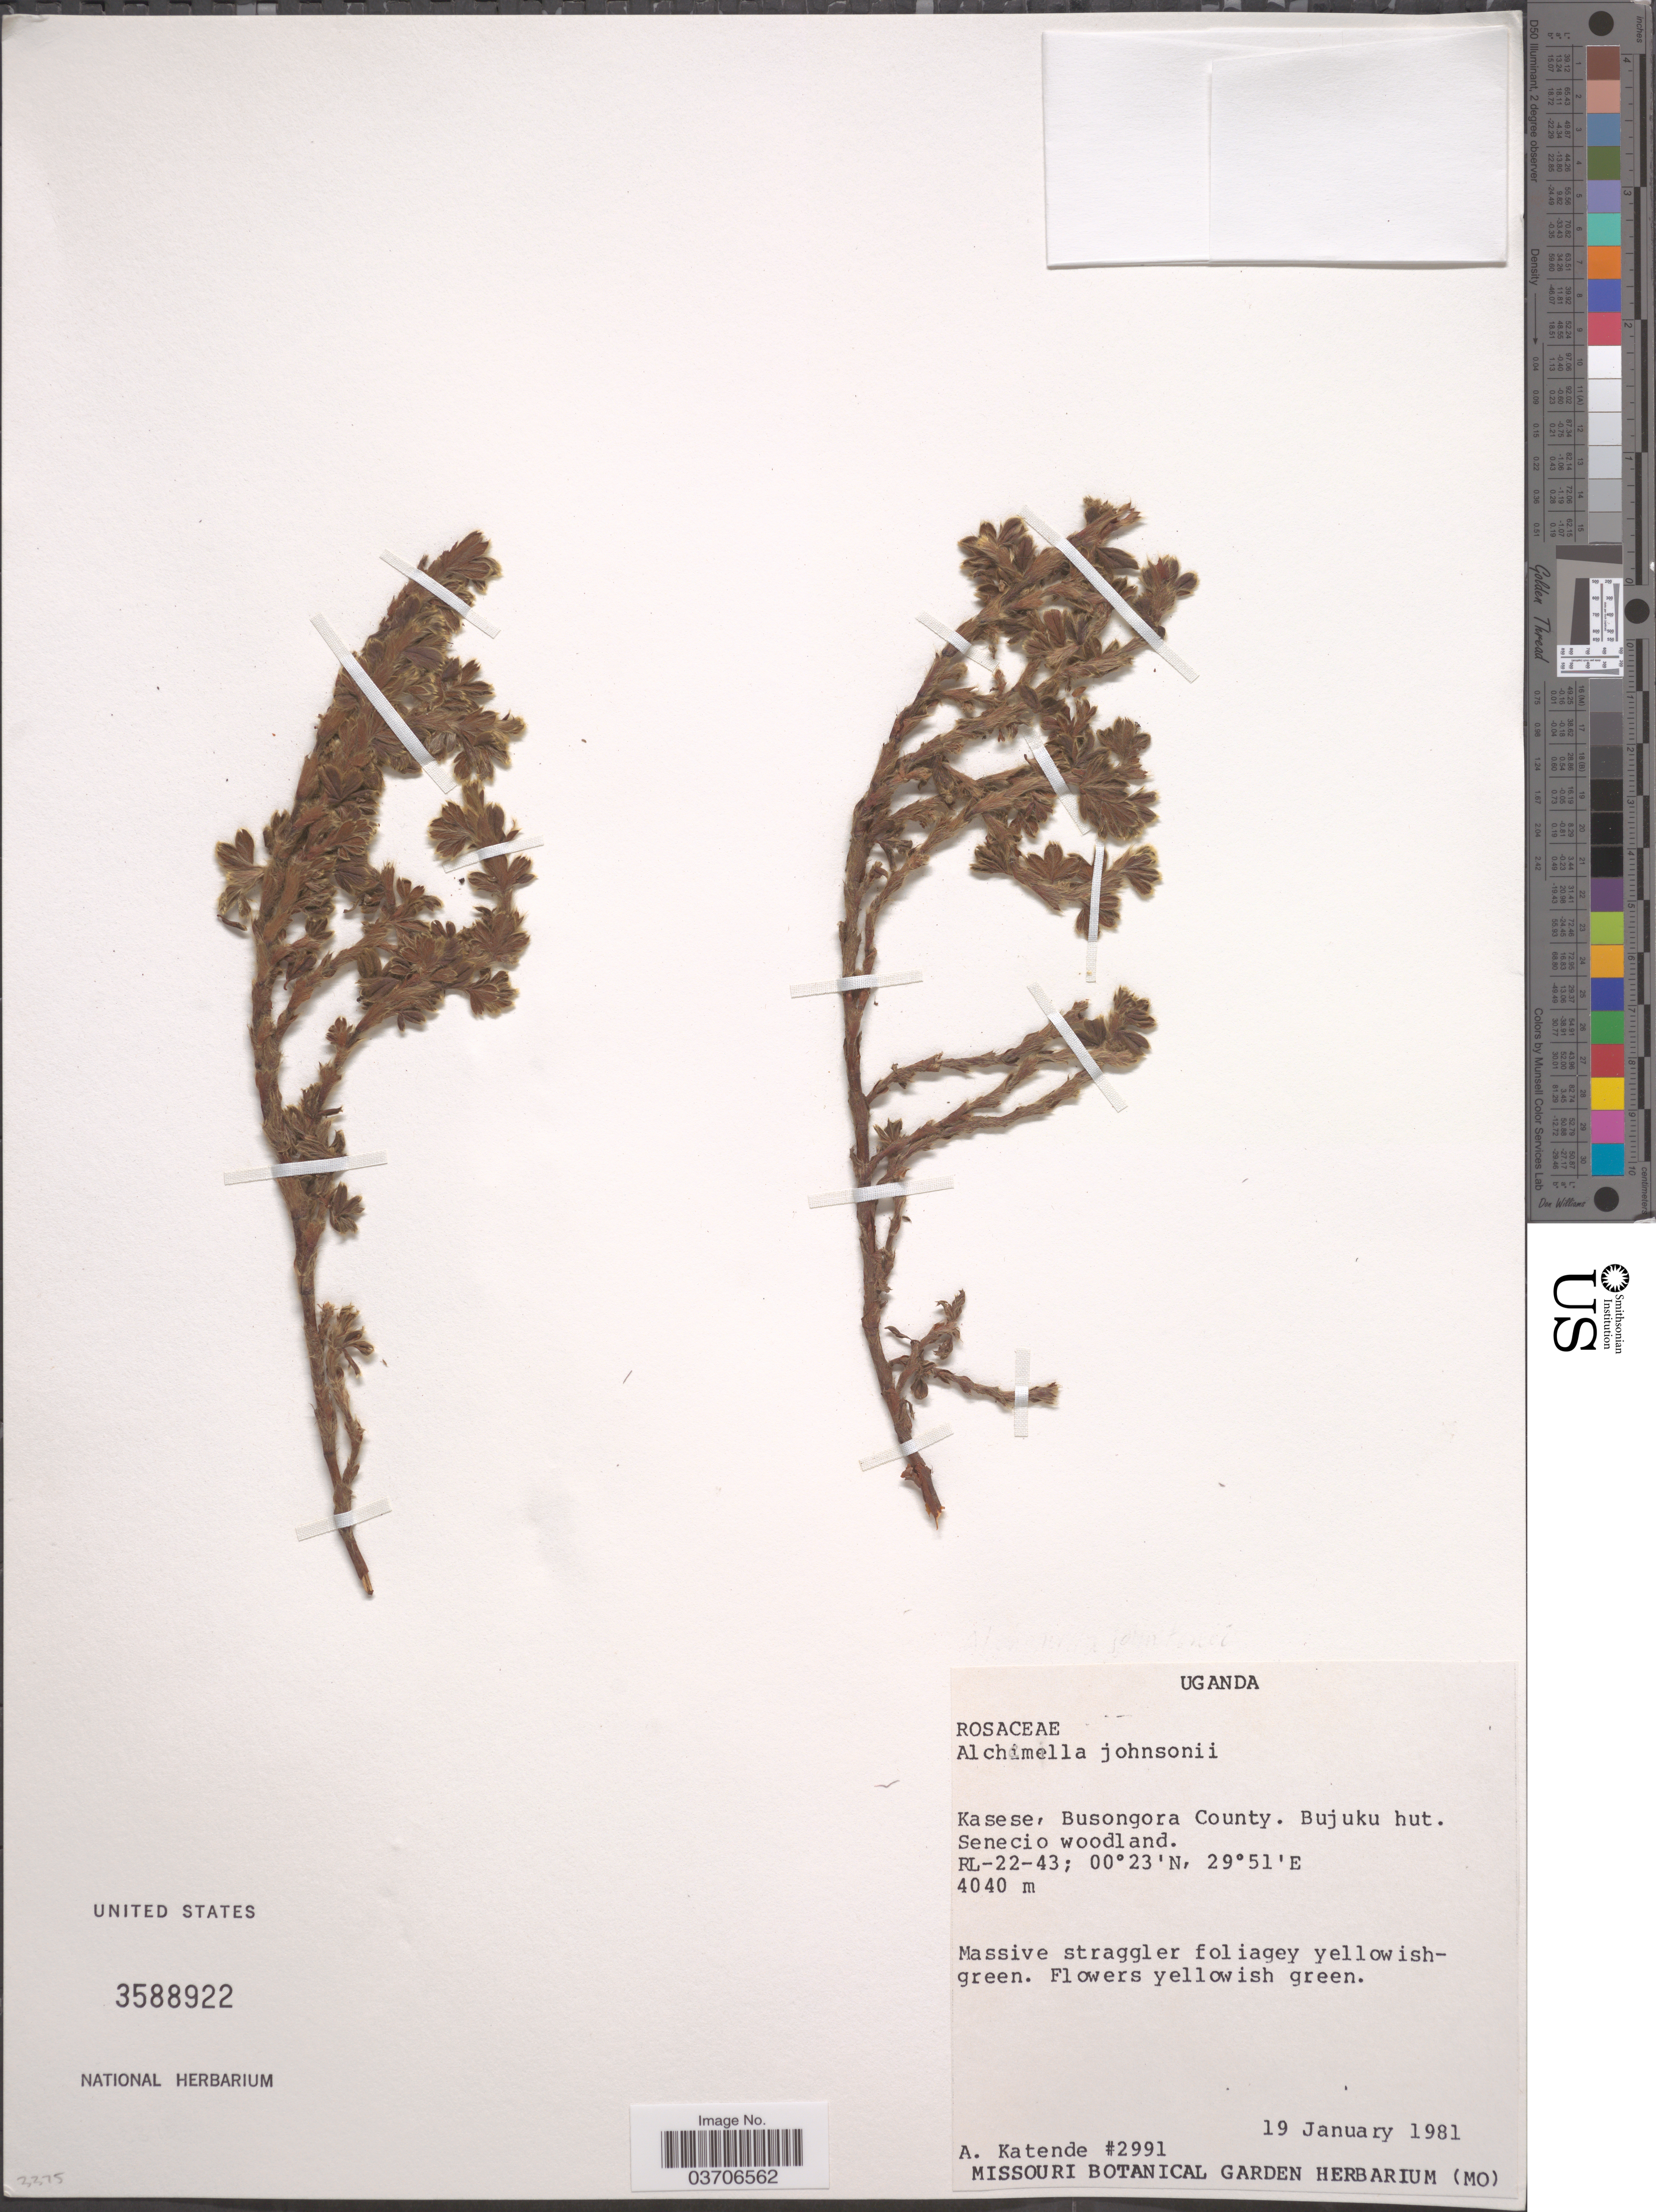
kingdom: Plantae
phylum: Tracheophyta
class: Magnoliopsida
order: Rosales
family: Rosaceae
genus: Alchemilla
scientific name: Alchemilla johnstonii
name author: Oliv.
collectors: A. Katende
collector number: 2991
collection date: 1981-01-19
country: Uganda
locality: Kasese, Busongora County. Bujuku hut. Senecio woodland. RL-22-43.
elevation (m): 4040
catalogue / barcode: US 3588922